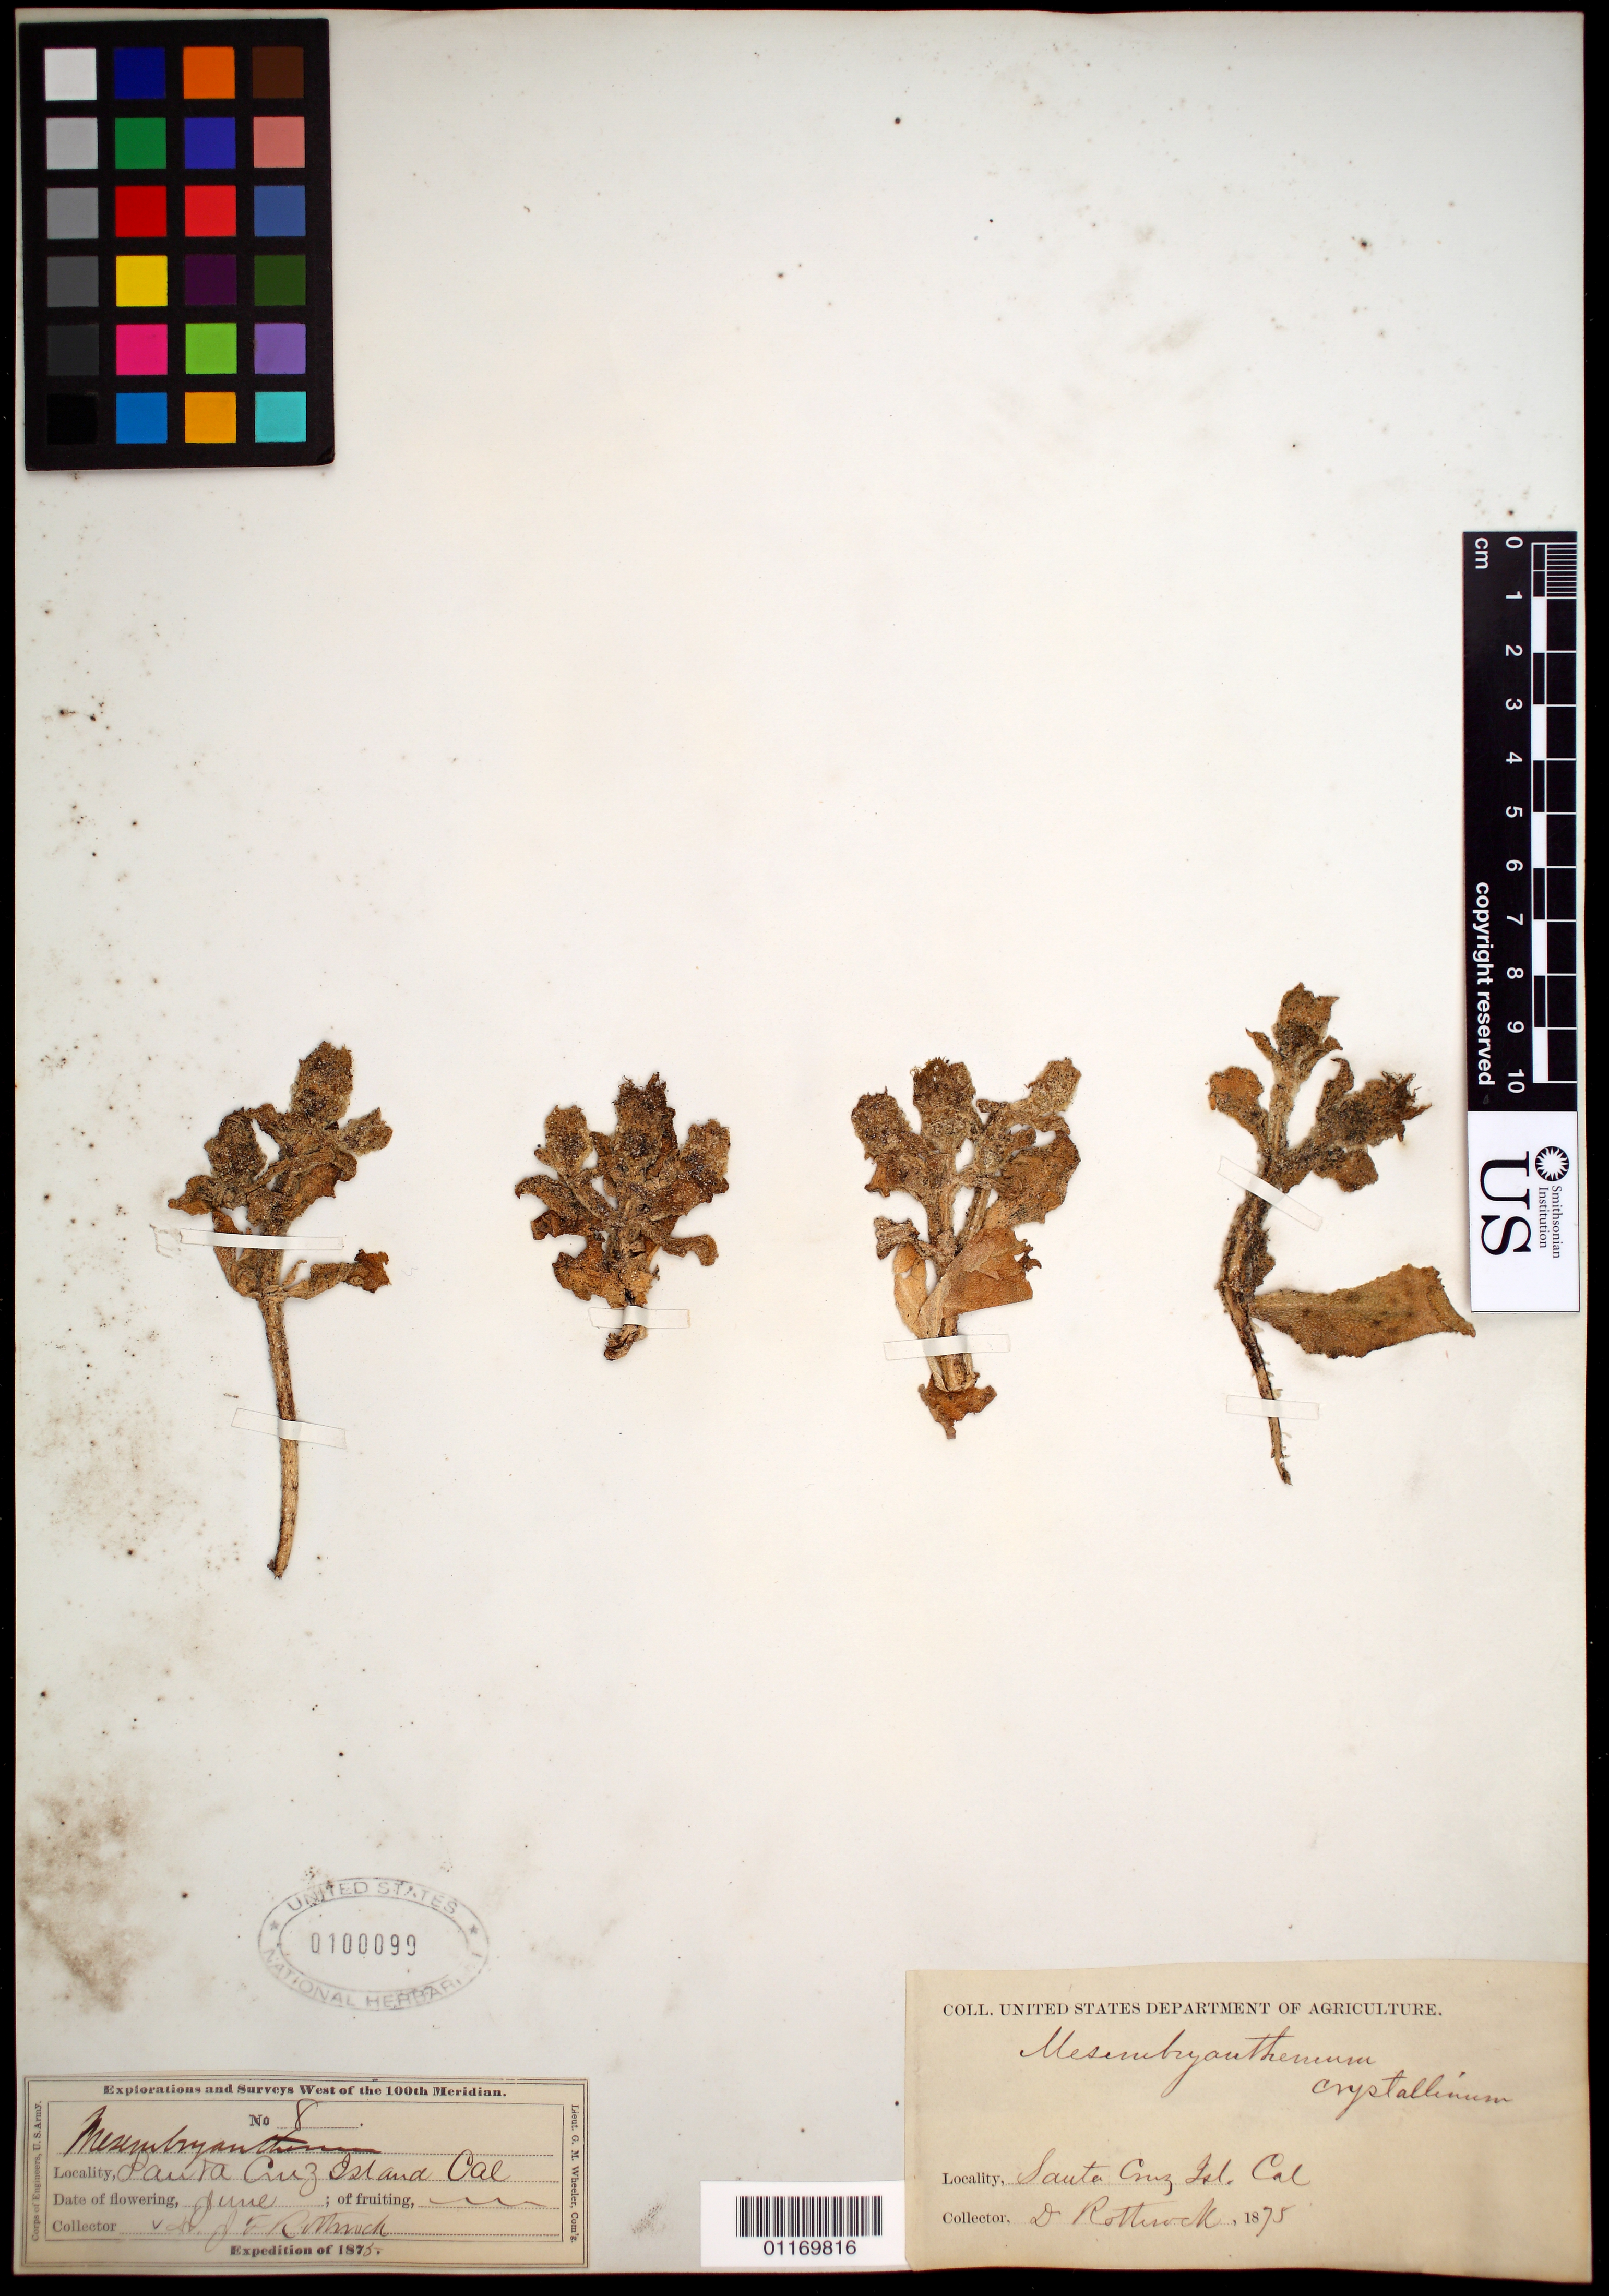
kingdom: Plantae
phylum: Tracheophyta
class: Magnoliopsida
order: Caryophyllales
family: Aizoaceae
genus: Mesembryanthemum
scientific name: Mesembryanthemum crystallinum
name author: L.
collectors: J. T. Rothrock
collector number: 8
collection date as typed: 1875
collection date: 1875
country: United States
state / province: California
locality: Sandy Cruz Island.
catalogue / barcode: US 100099